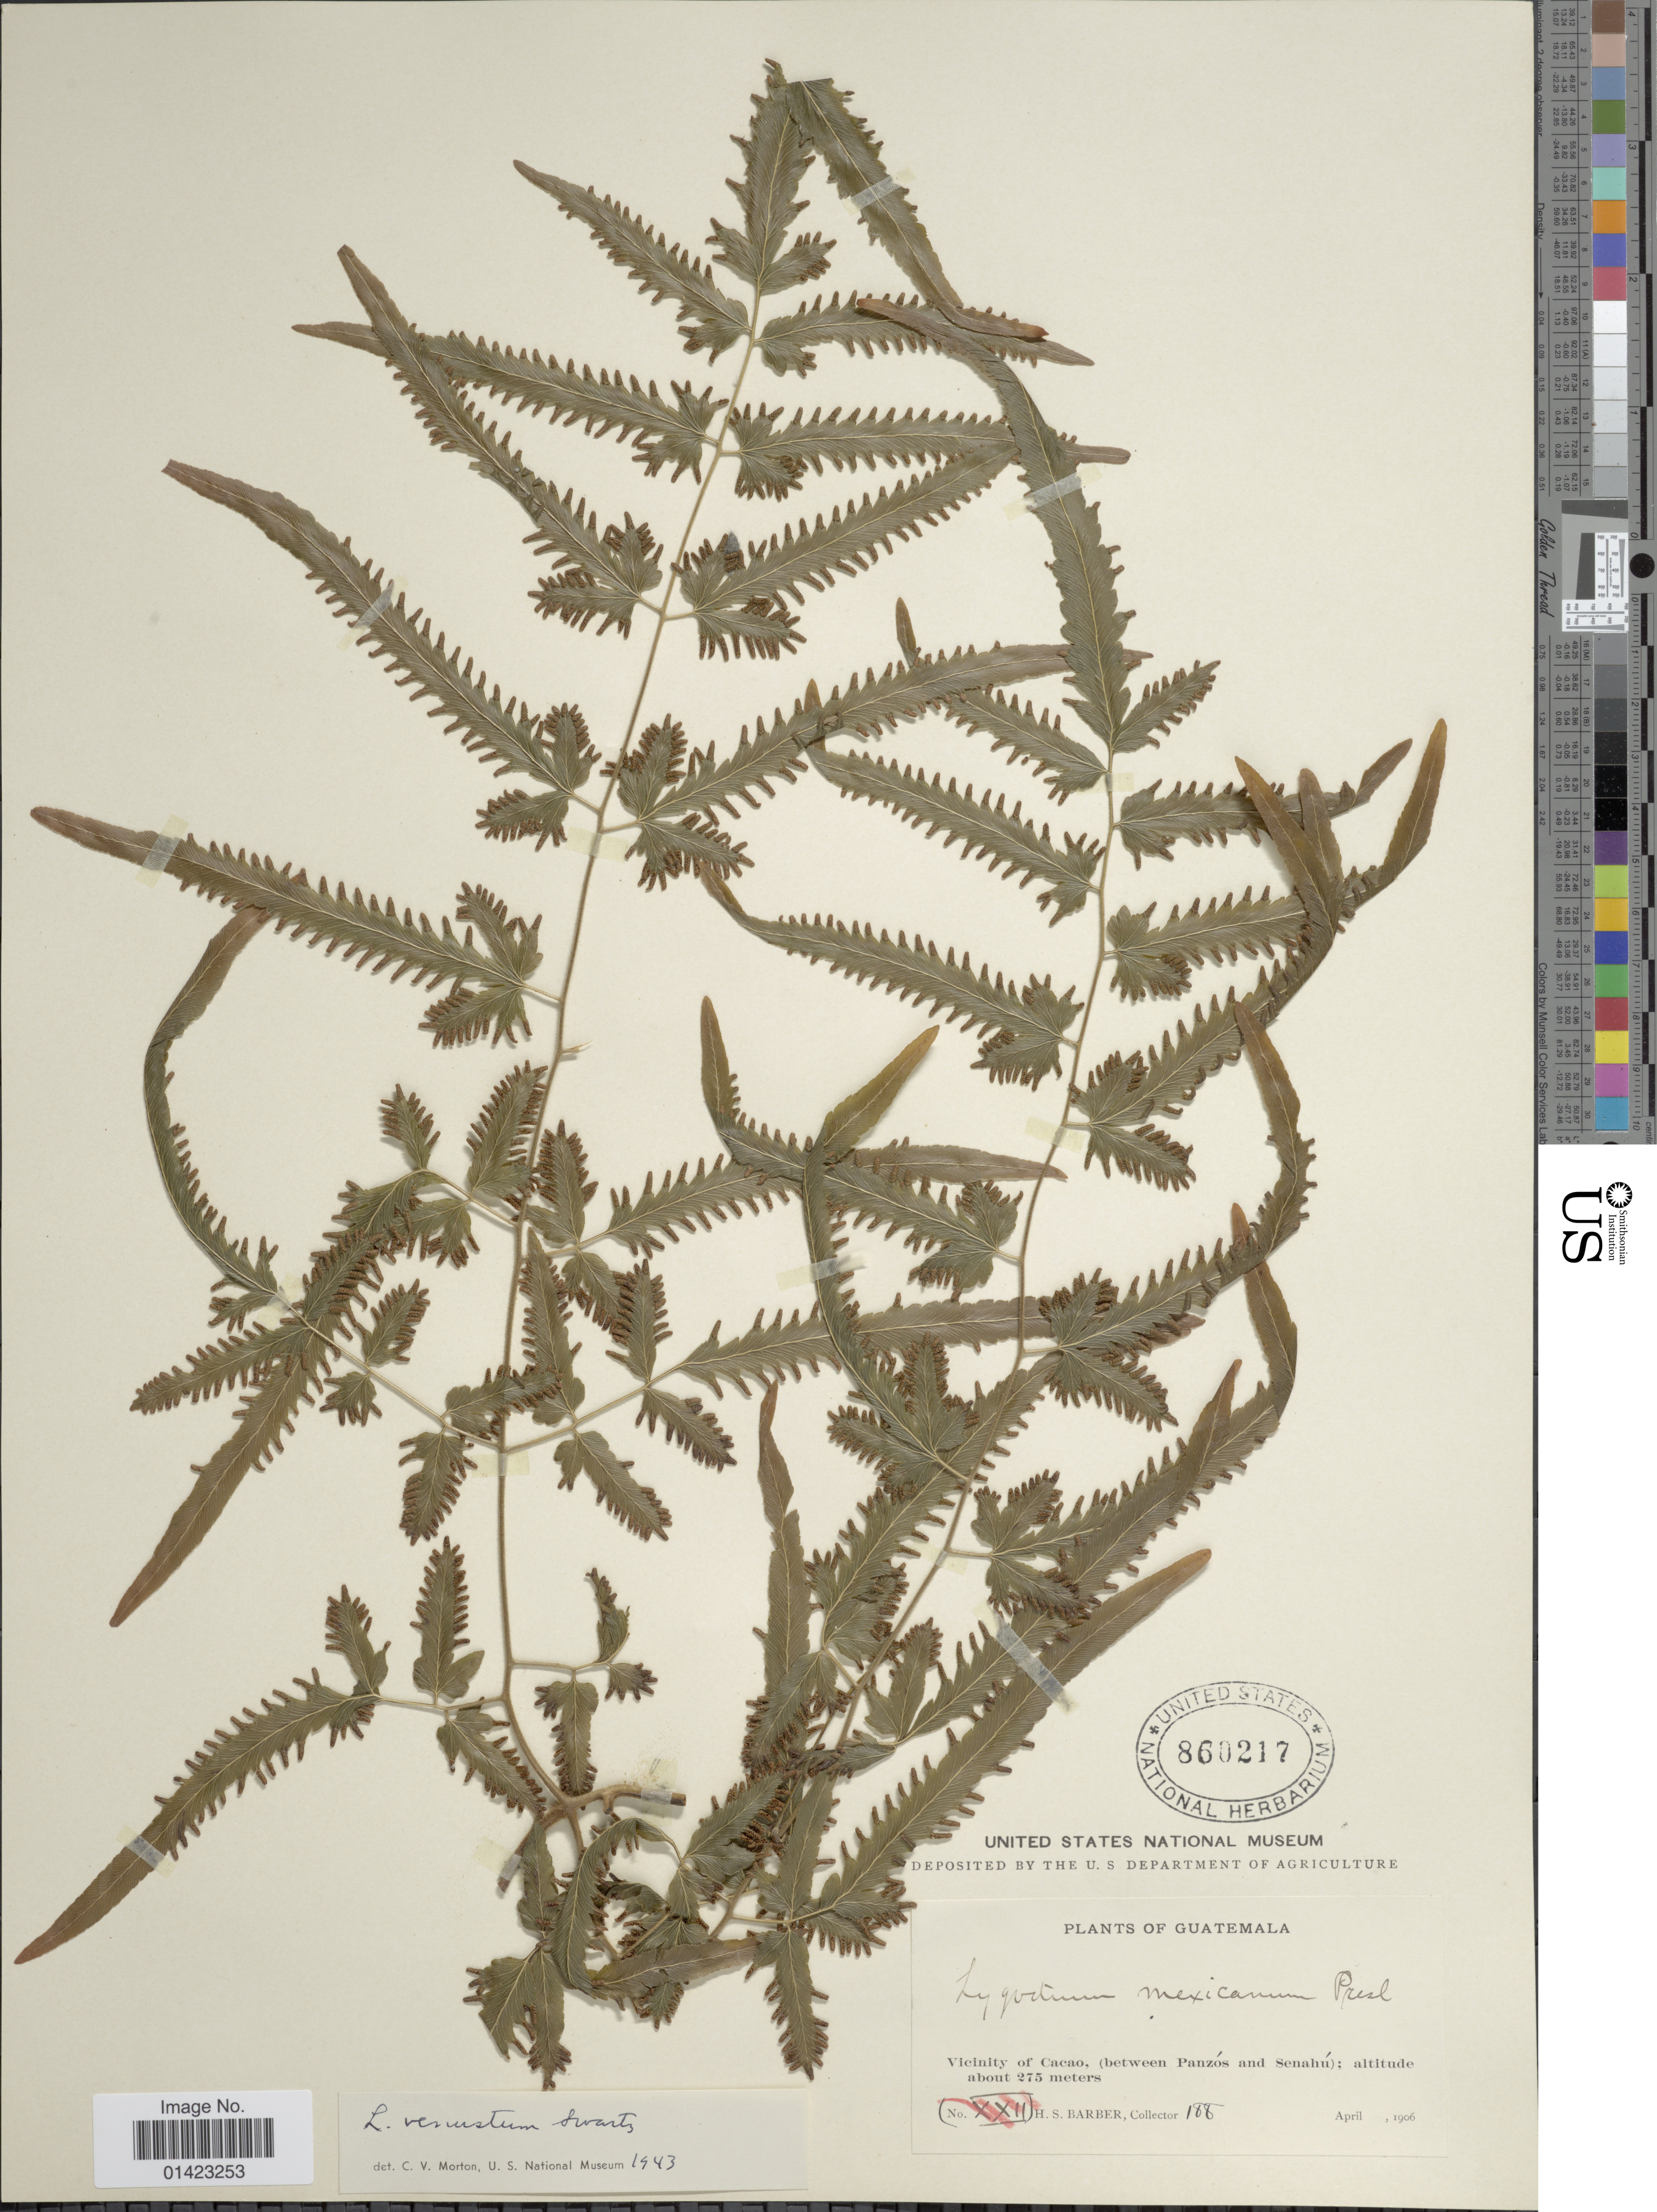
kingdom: Plantae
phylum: Tracheophyta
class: Polypodiopsida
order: Schizaeales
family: Lygodiaceae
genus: Lygodium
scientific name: Lygodium venustum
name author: Sw.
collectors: H. Barber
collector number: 188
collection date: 1906-04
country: Guatemala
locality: Vicinity of Cacao(between Panzós and Senahú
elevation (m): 275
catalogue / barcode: US 860217